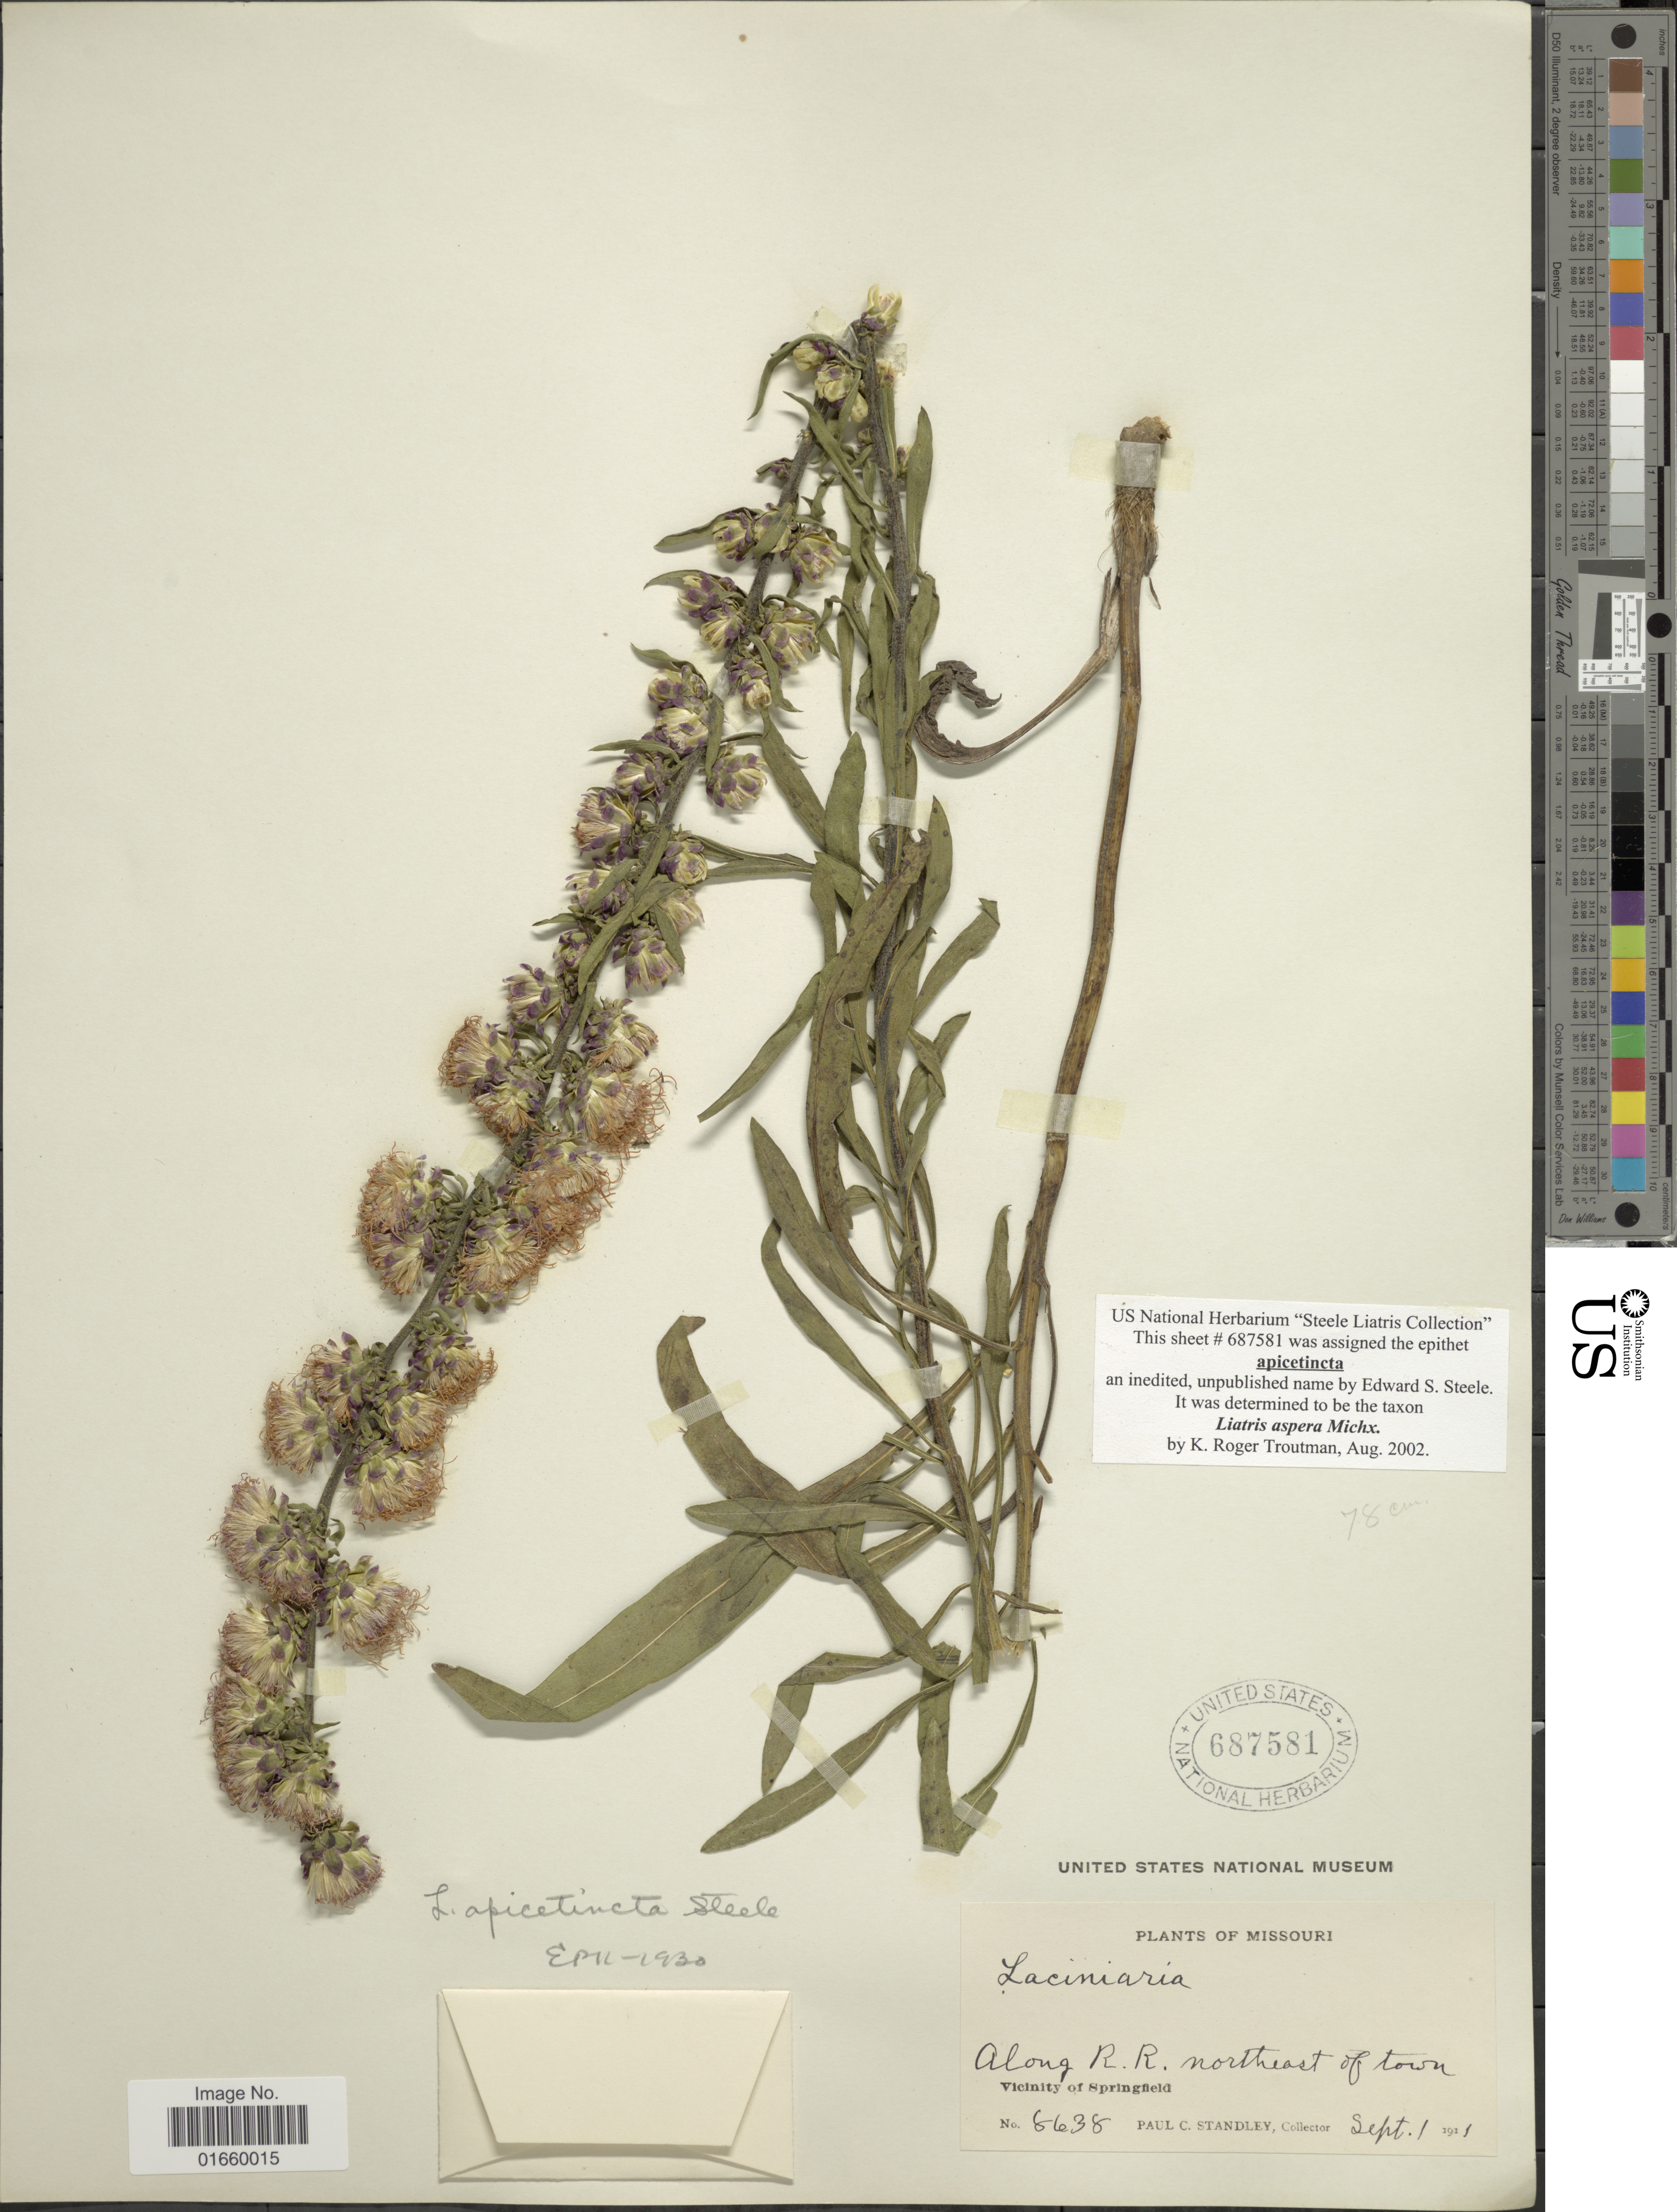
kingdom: Plantae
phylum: Tracheophyta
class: Magnoliopsida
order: Asterales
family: Asteraceae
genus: Liatris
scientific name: Liatris aspera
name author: Michx.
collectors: P. C. Standley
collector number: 8638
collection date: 1911-09-01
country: United States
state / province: Mississippi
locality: Along R. R. northeast of town, vicinity of Springfield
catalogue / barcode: US 687581